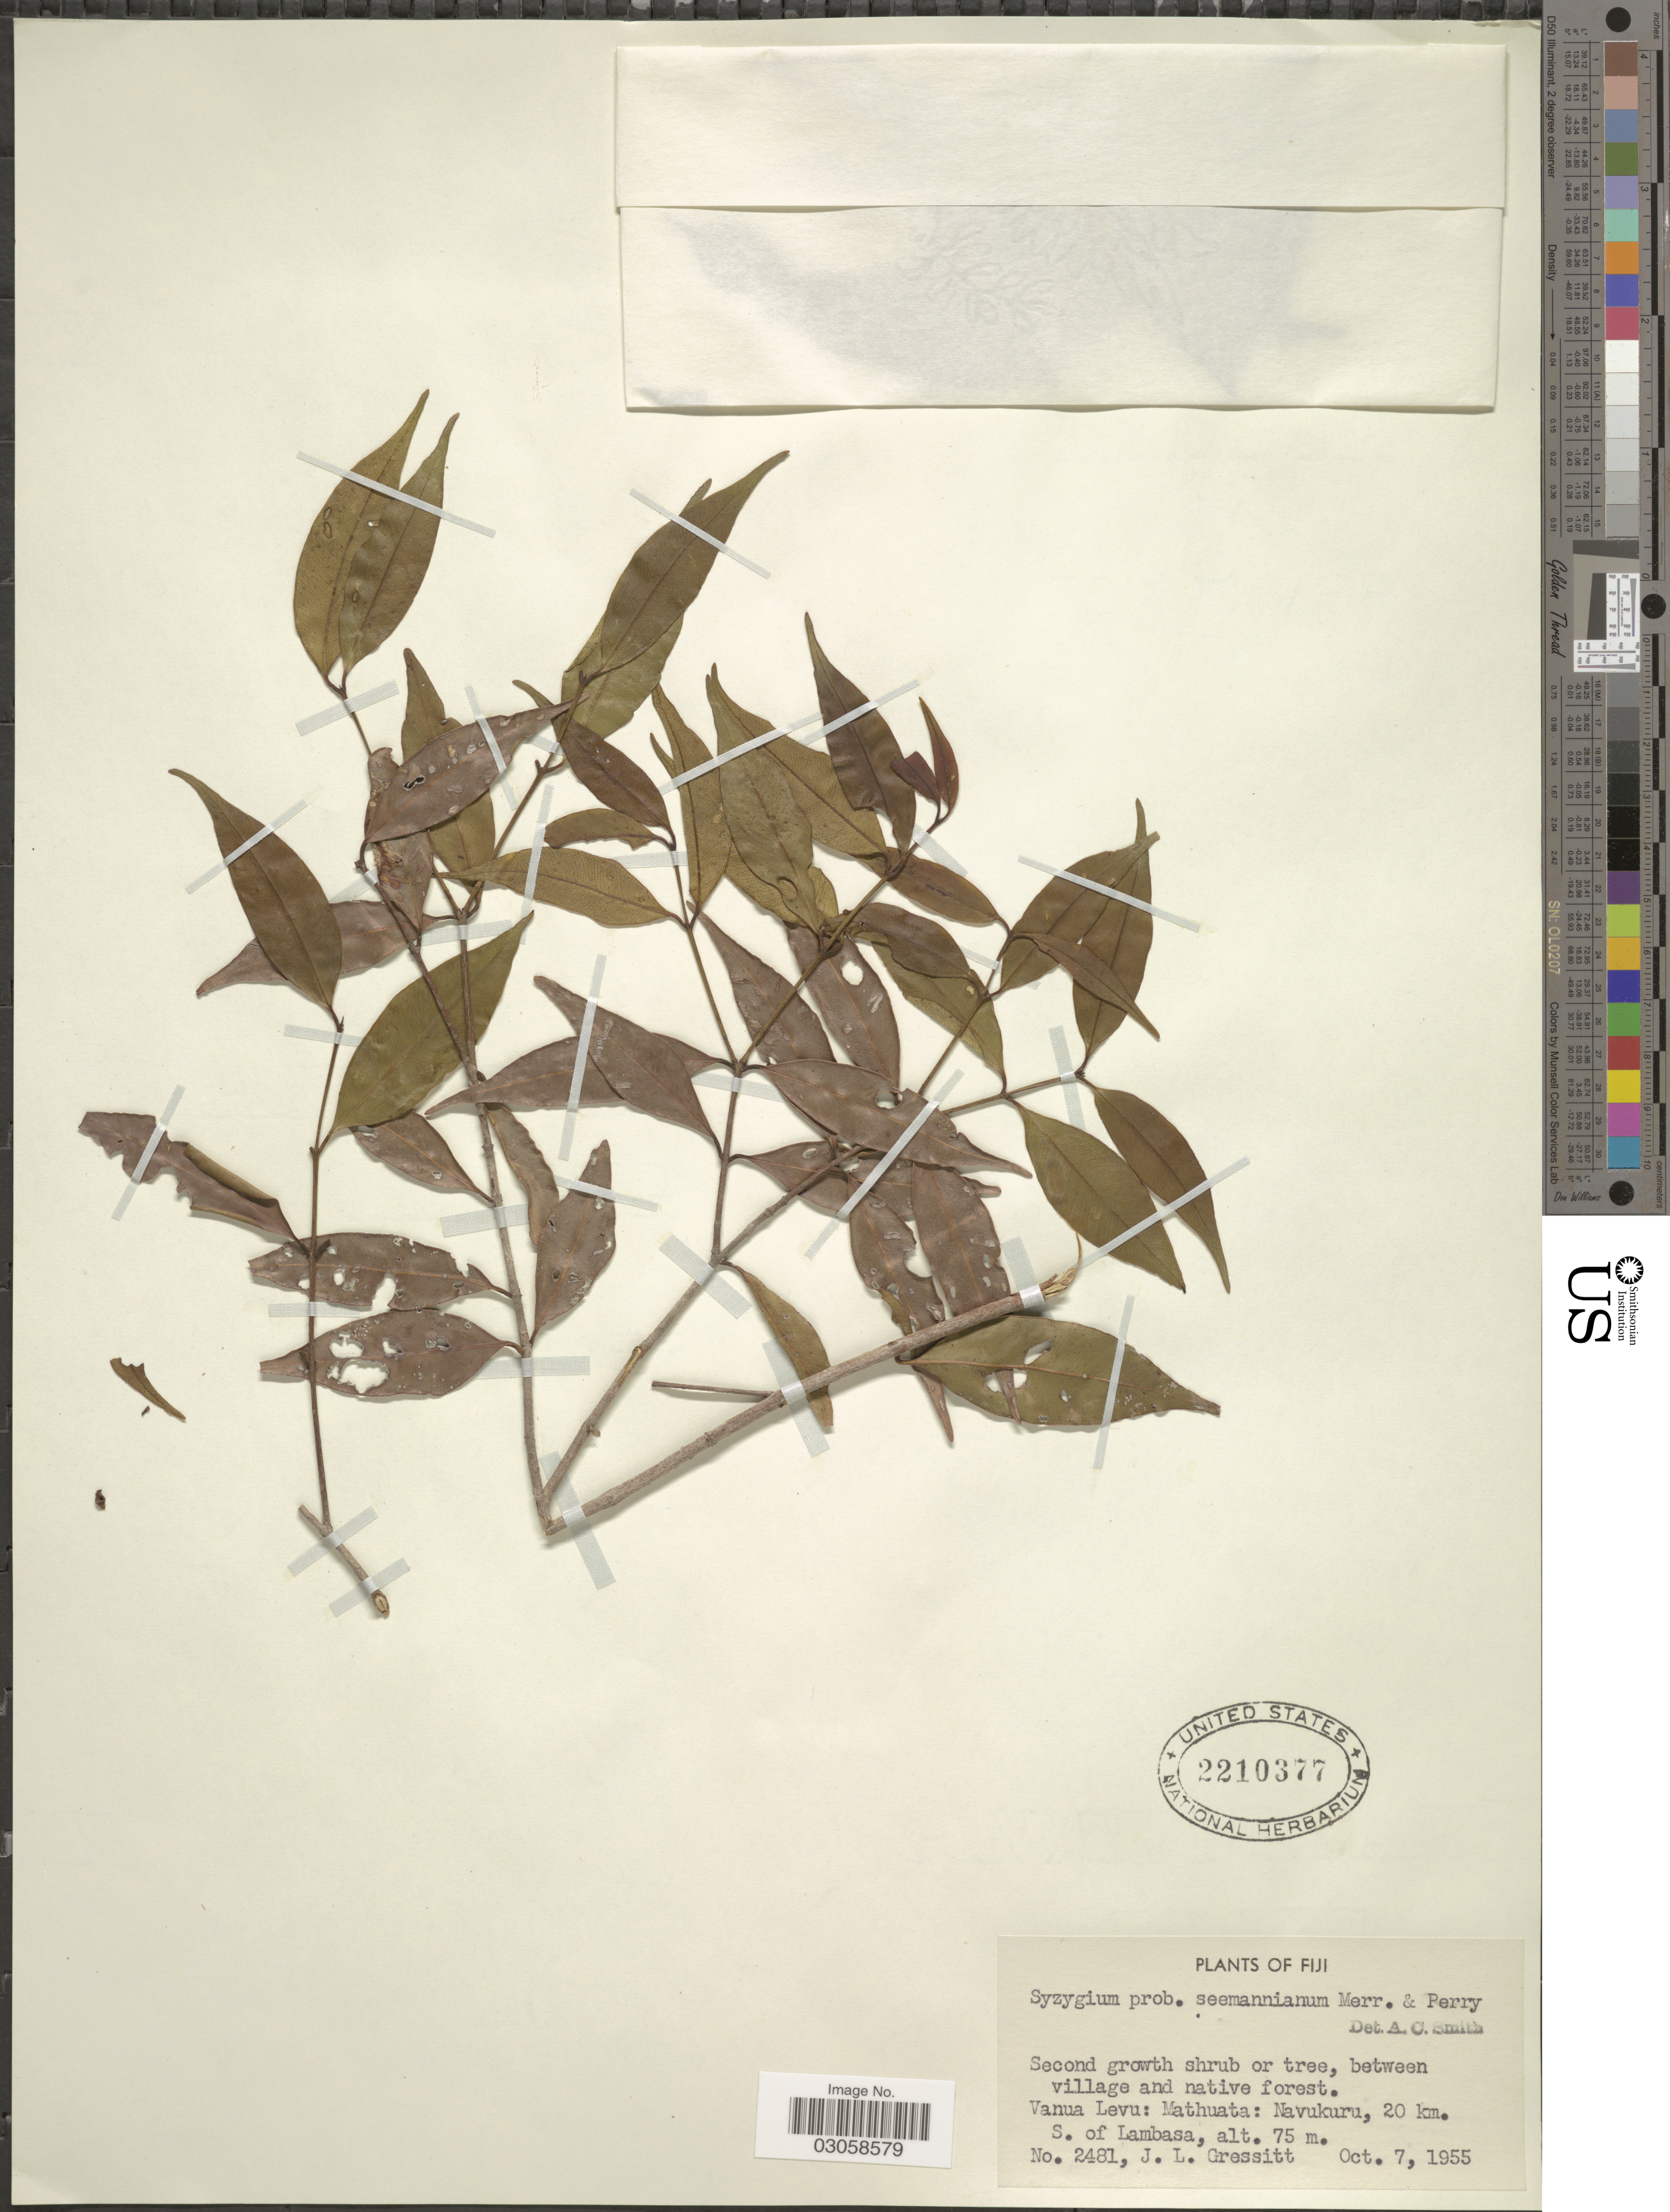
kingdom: Plantae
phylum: Tracheophyta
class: Magnoliopsida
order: Myrtales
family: Myrtaceae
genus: Syzygium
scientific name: Syzygium seemannianum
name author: Merr. & L.M. Perry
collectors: J. Gressitt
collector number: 2481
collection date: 1955-10-07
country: Fiji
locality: Between village and native forest. Vanua Levu: Mathuata: Navukuru, 20 km. S. of Lambasa.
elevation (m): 75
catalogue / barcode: US 2210377